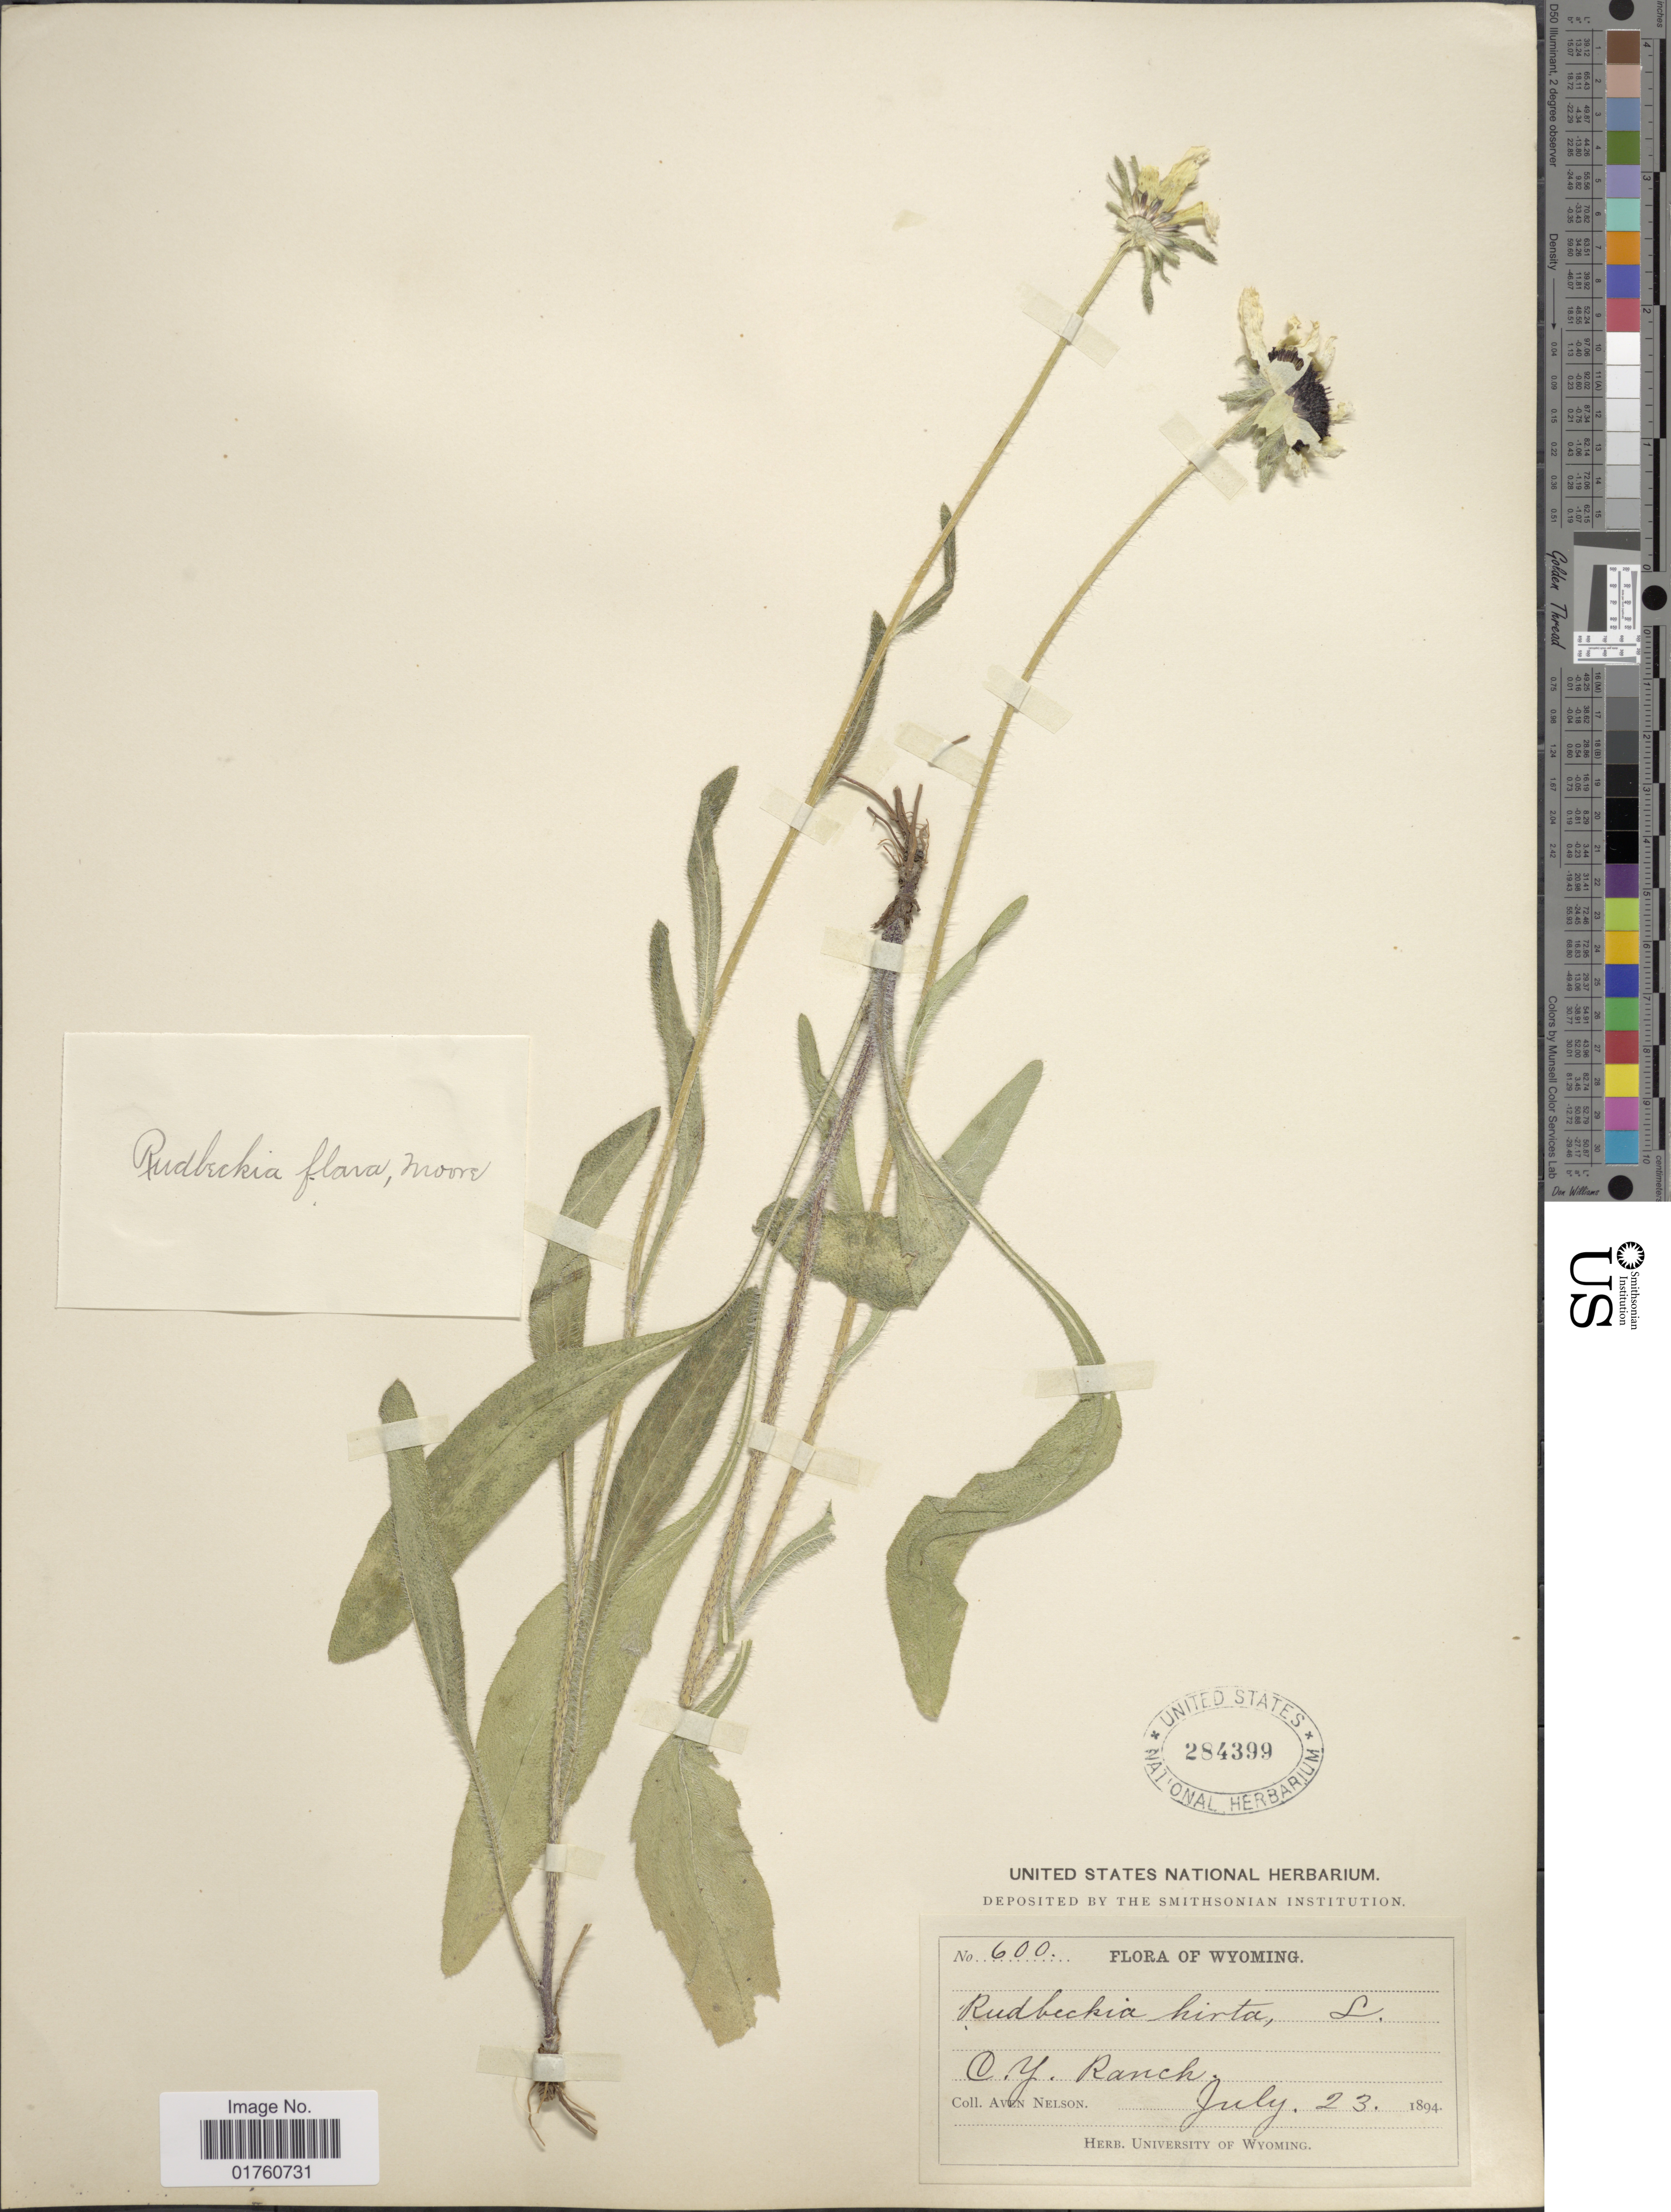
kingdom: Plantae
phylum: Tracheophyta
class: Magnoliopsida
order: Asterales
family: Asteraceae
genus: Rudbeckia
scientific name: Rudbeckia flava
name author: T.V. Moore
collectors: A. Nelson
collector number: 600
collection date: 1894-07-23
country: United States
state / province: Wyoming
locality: C.Y. Ranch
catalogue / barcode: US 284399